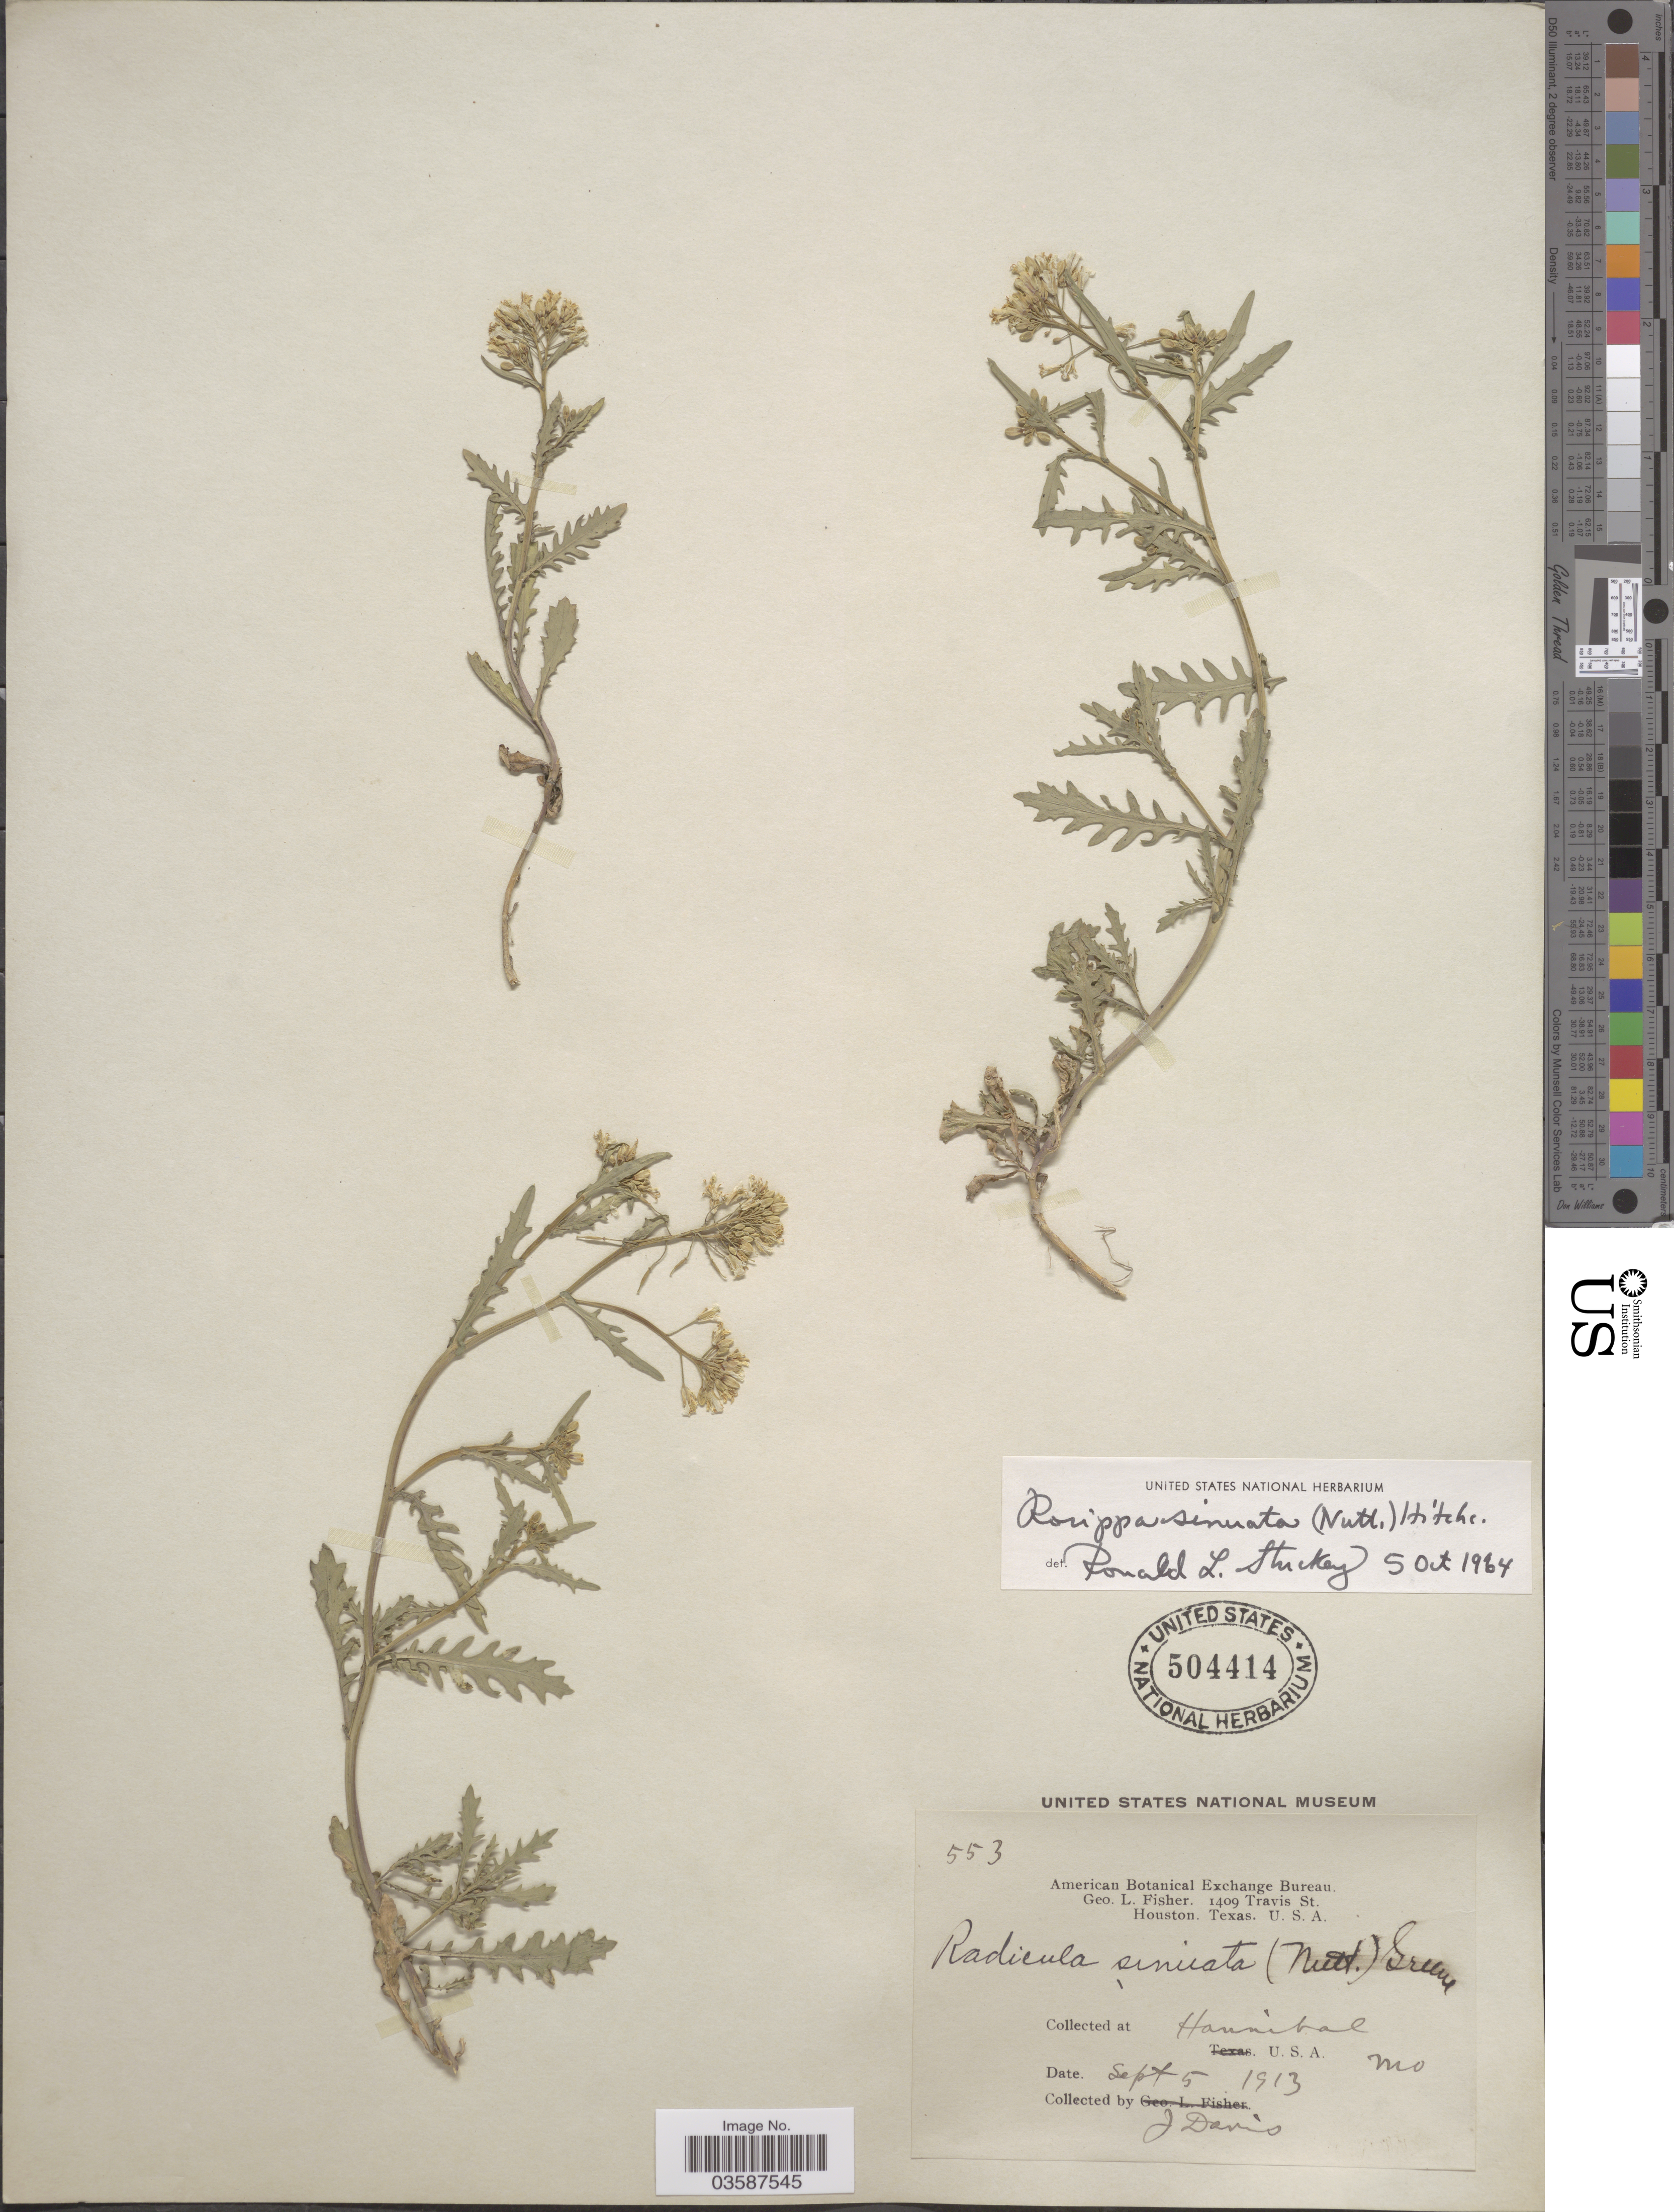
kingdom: Plantae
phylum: Tracheophyta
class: Magnoliopsida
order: Brassicales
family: Brassicaceae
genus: Rorippa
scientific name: Rorippa sinuata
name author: (Nutt.) Hitchc.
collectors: J. Davis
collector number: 553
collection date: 1913-09-05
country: United States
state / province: Missouri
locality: Hannibal.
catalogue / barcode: US 504414